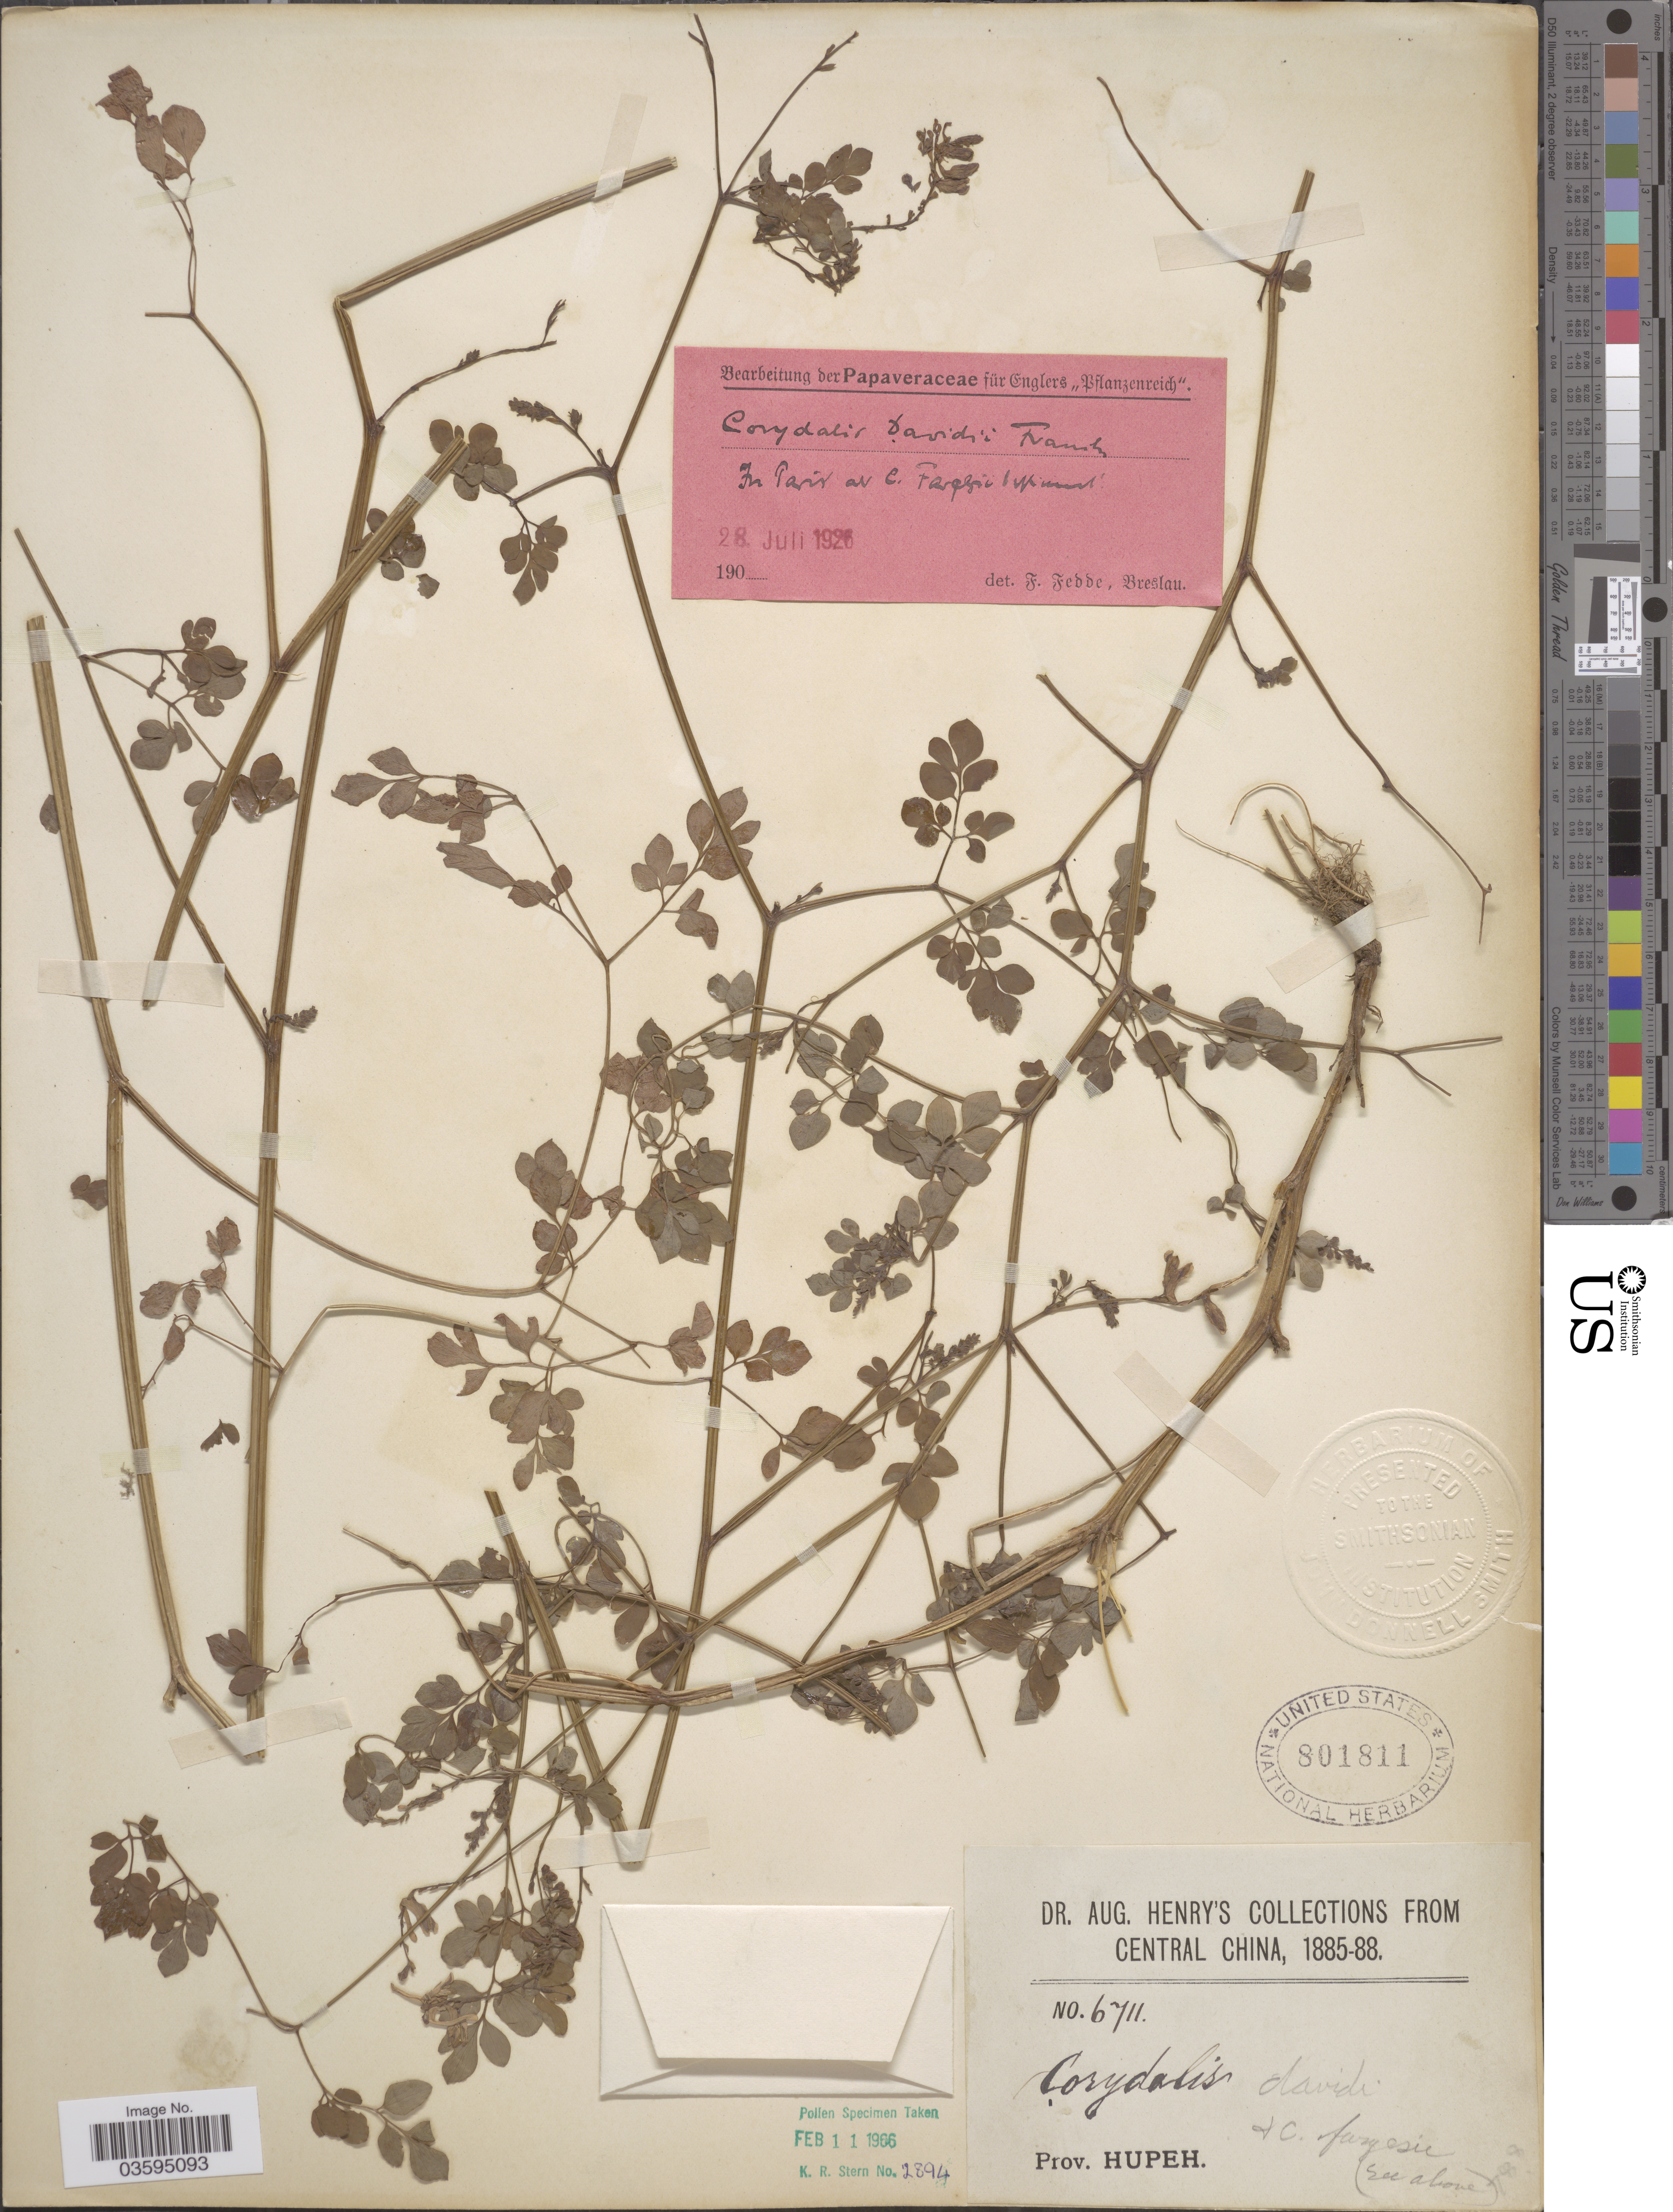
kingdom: Plantae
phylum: Tracheophyta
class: Magnoliopsida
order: Ranunculales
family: Papaveraceae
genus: Corydalis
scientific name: Corydalis davidii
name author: Franch.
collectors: A. Henry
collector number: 6711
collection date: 1885/1888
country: China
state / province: Hubei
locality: Central China. Prov. Hupeh.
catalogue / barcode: US 801811